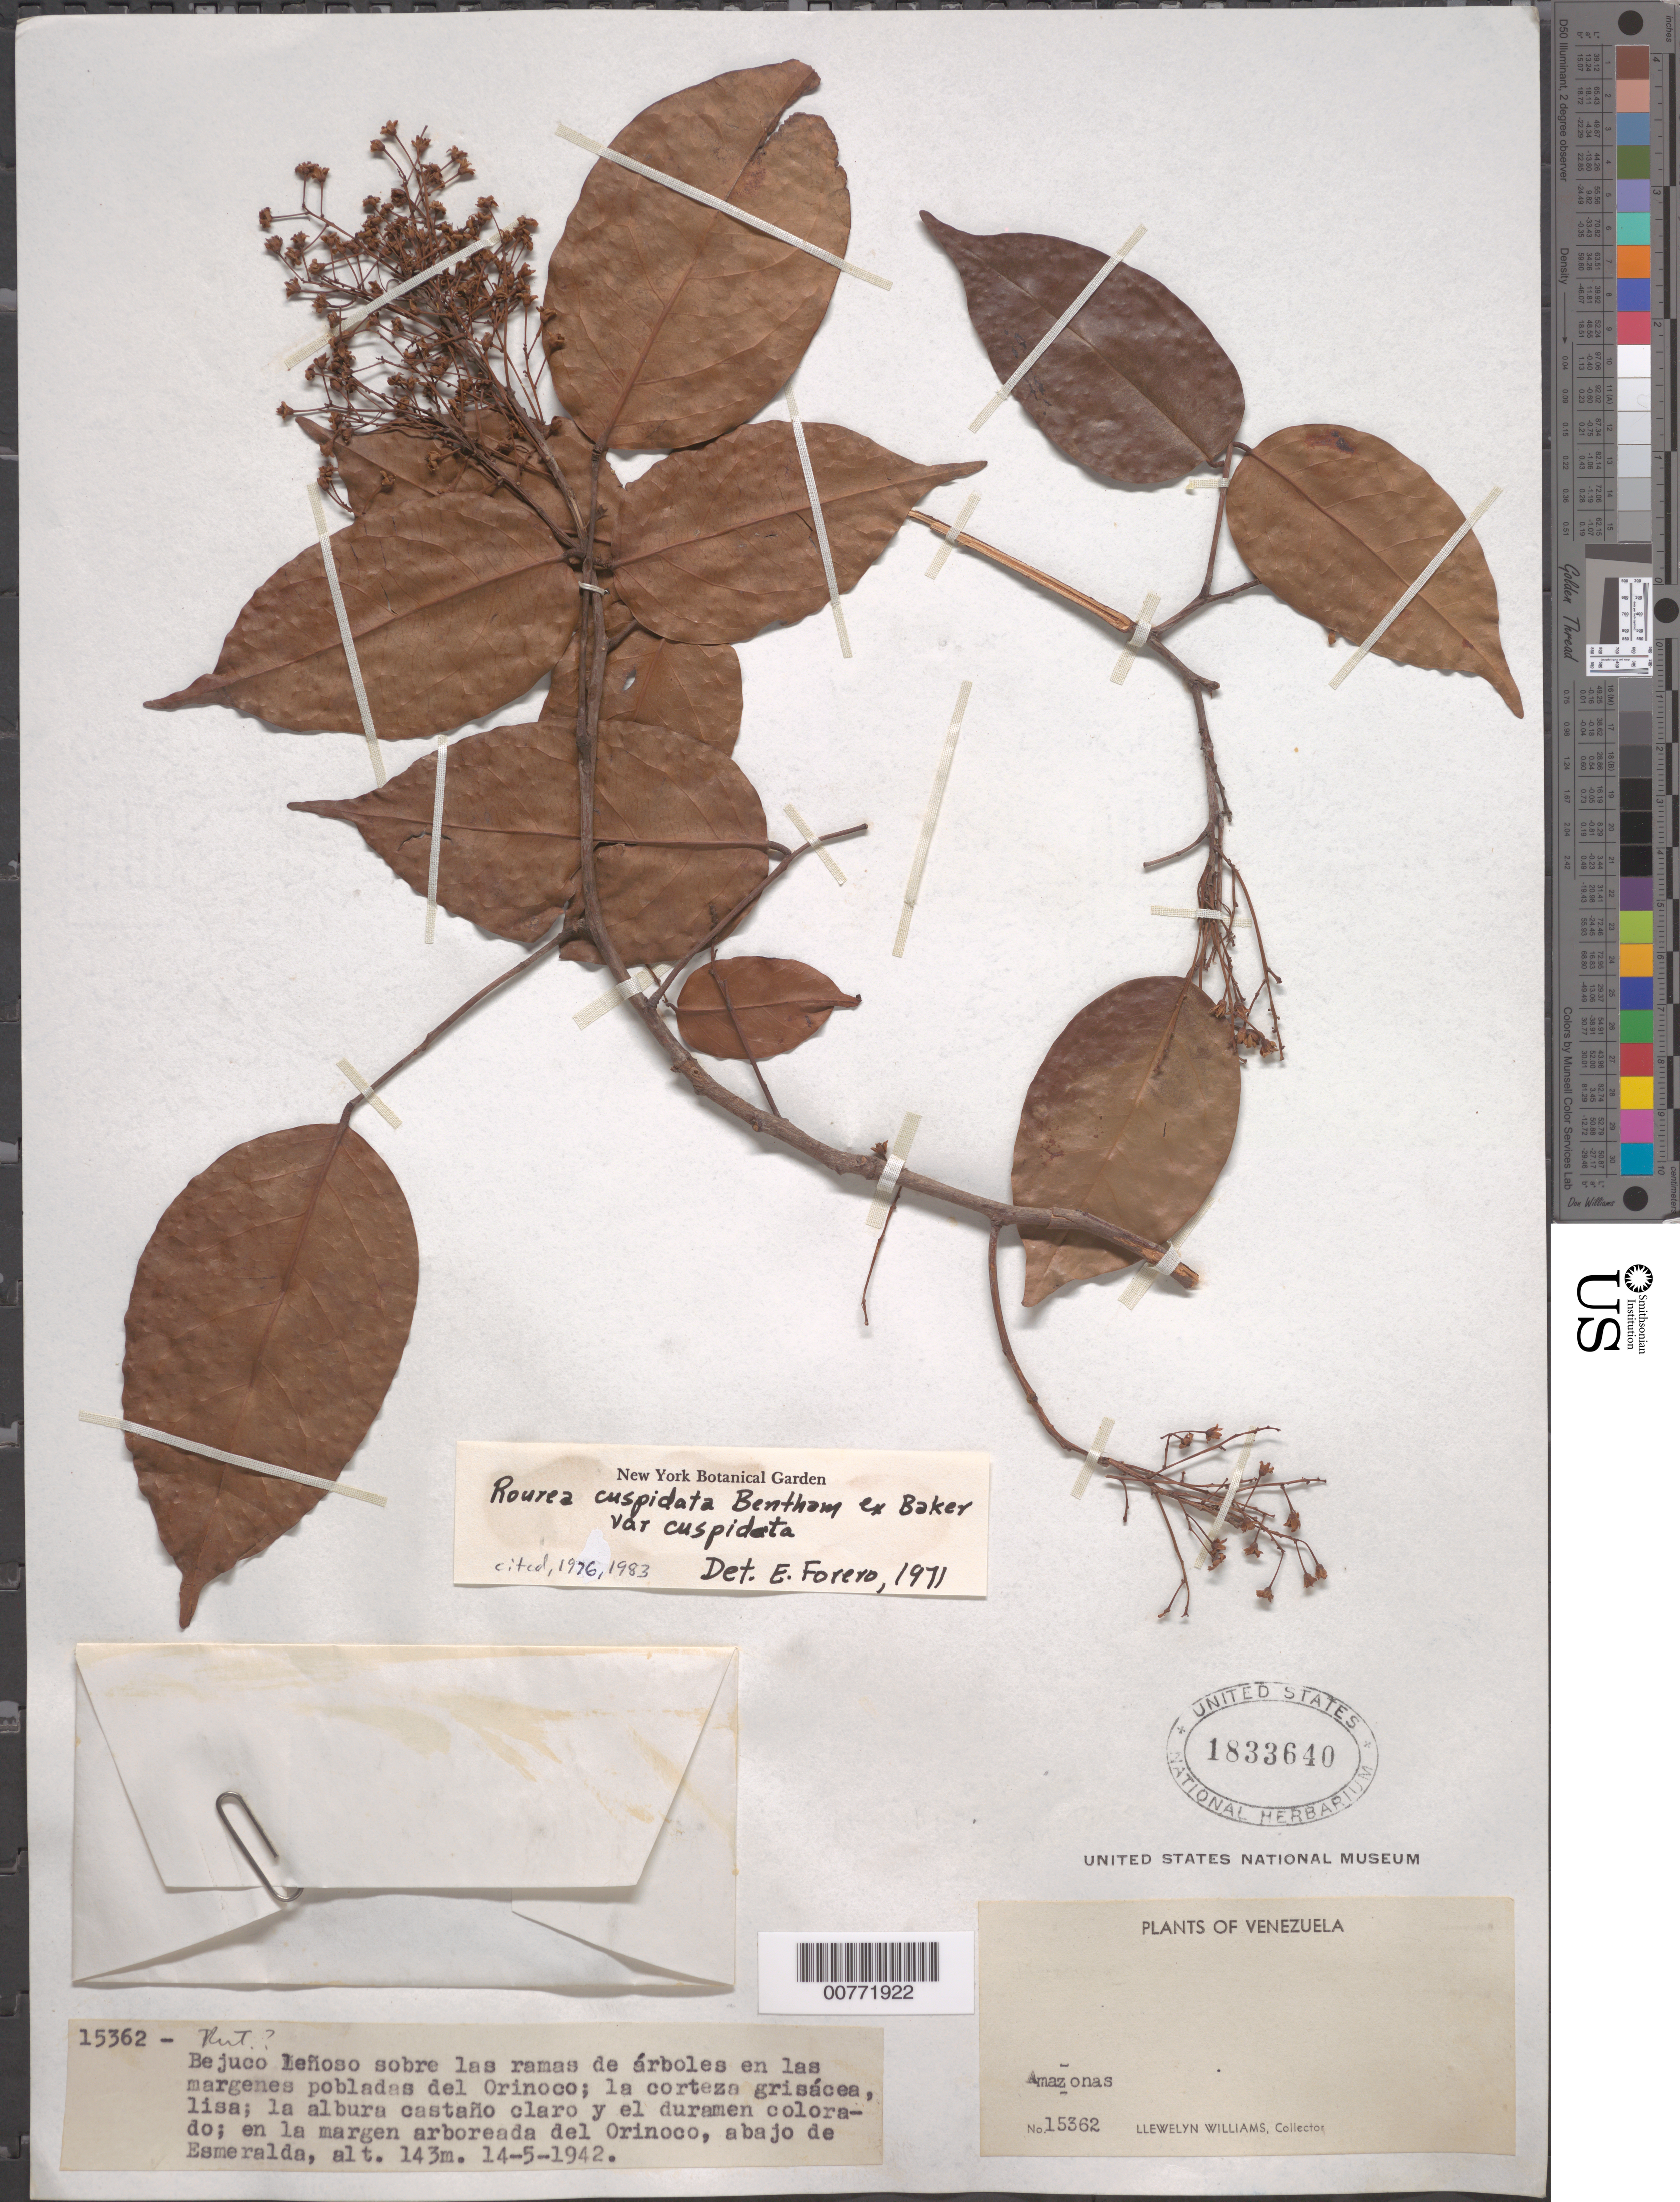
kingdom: Plantae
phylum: Tracheophyta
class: Magnoliopsida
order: Oxalidales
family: Connaraceae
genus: Rourea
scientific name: Rourea cuspidata var. cuspidata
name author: Benth. ex Baker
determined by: Forero, E.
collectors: Ll. Williams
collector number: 15362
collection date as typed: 14-May-42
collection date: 1942-05-14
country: Venezuela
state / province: Amazonas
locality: Esmeralda, Alto Orinoco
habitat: Margen arboreada del rio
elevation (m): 143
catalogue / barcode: US 1833640